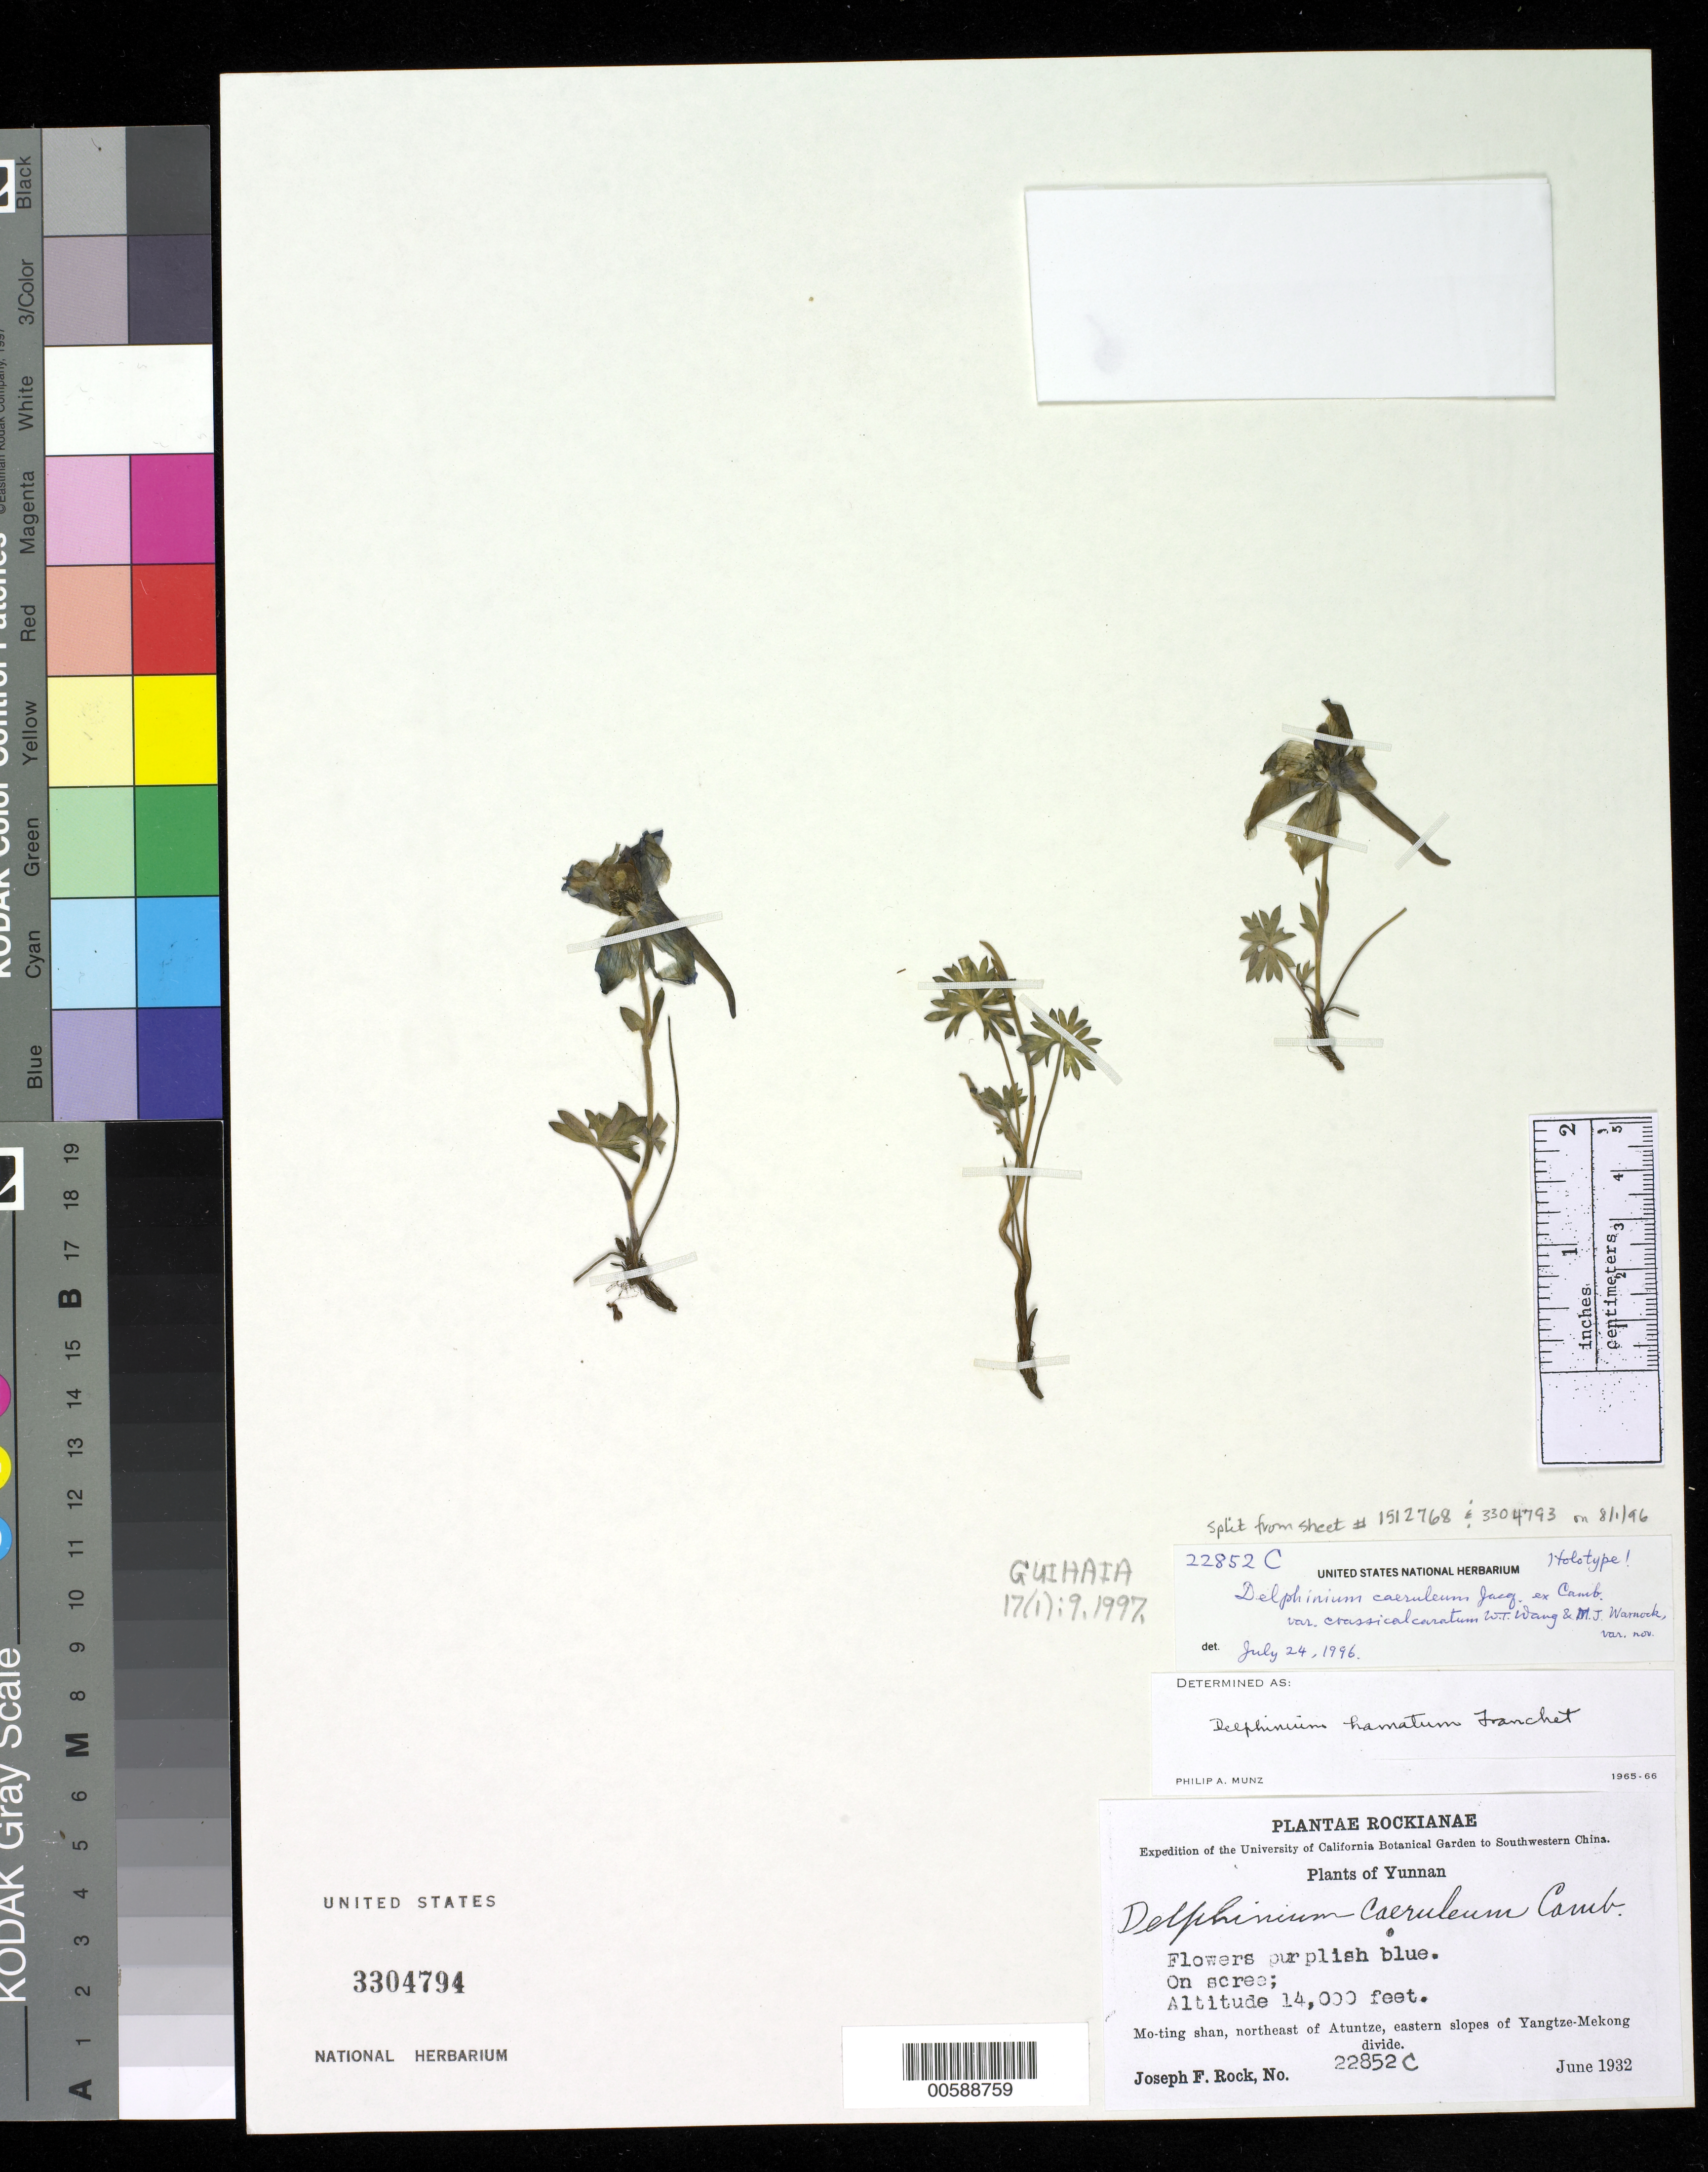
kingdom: Plantae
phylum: Tracheophyta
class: Magnoliopsida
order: Ranunculales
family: Ranunculaceae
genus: Delphinium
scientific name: Delphinium caeruleum var. crassicalcaratum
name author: W.T. Wang & M.J. Warnock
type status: Holotype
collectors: J. F. Rock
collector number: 22852 c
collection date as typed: Jun 1932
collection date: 1932-06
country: China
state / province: Yunnan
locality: Mo-ting Shan, NE of Atuntze, eastern slope of Yangtze-mekong divide.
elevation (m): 4267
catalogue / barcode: US 3304794